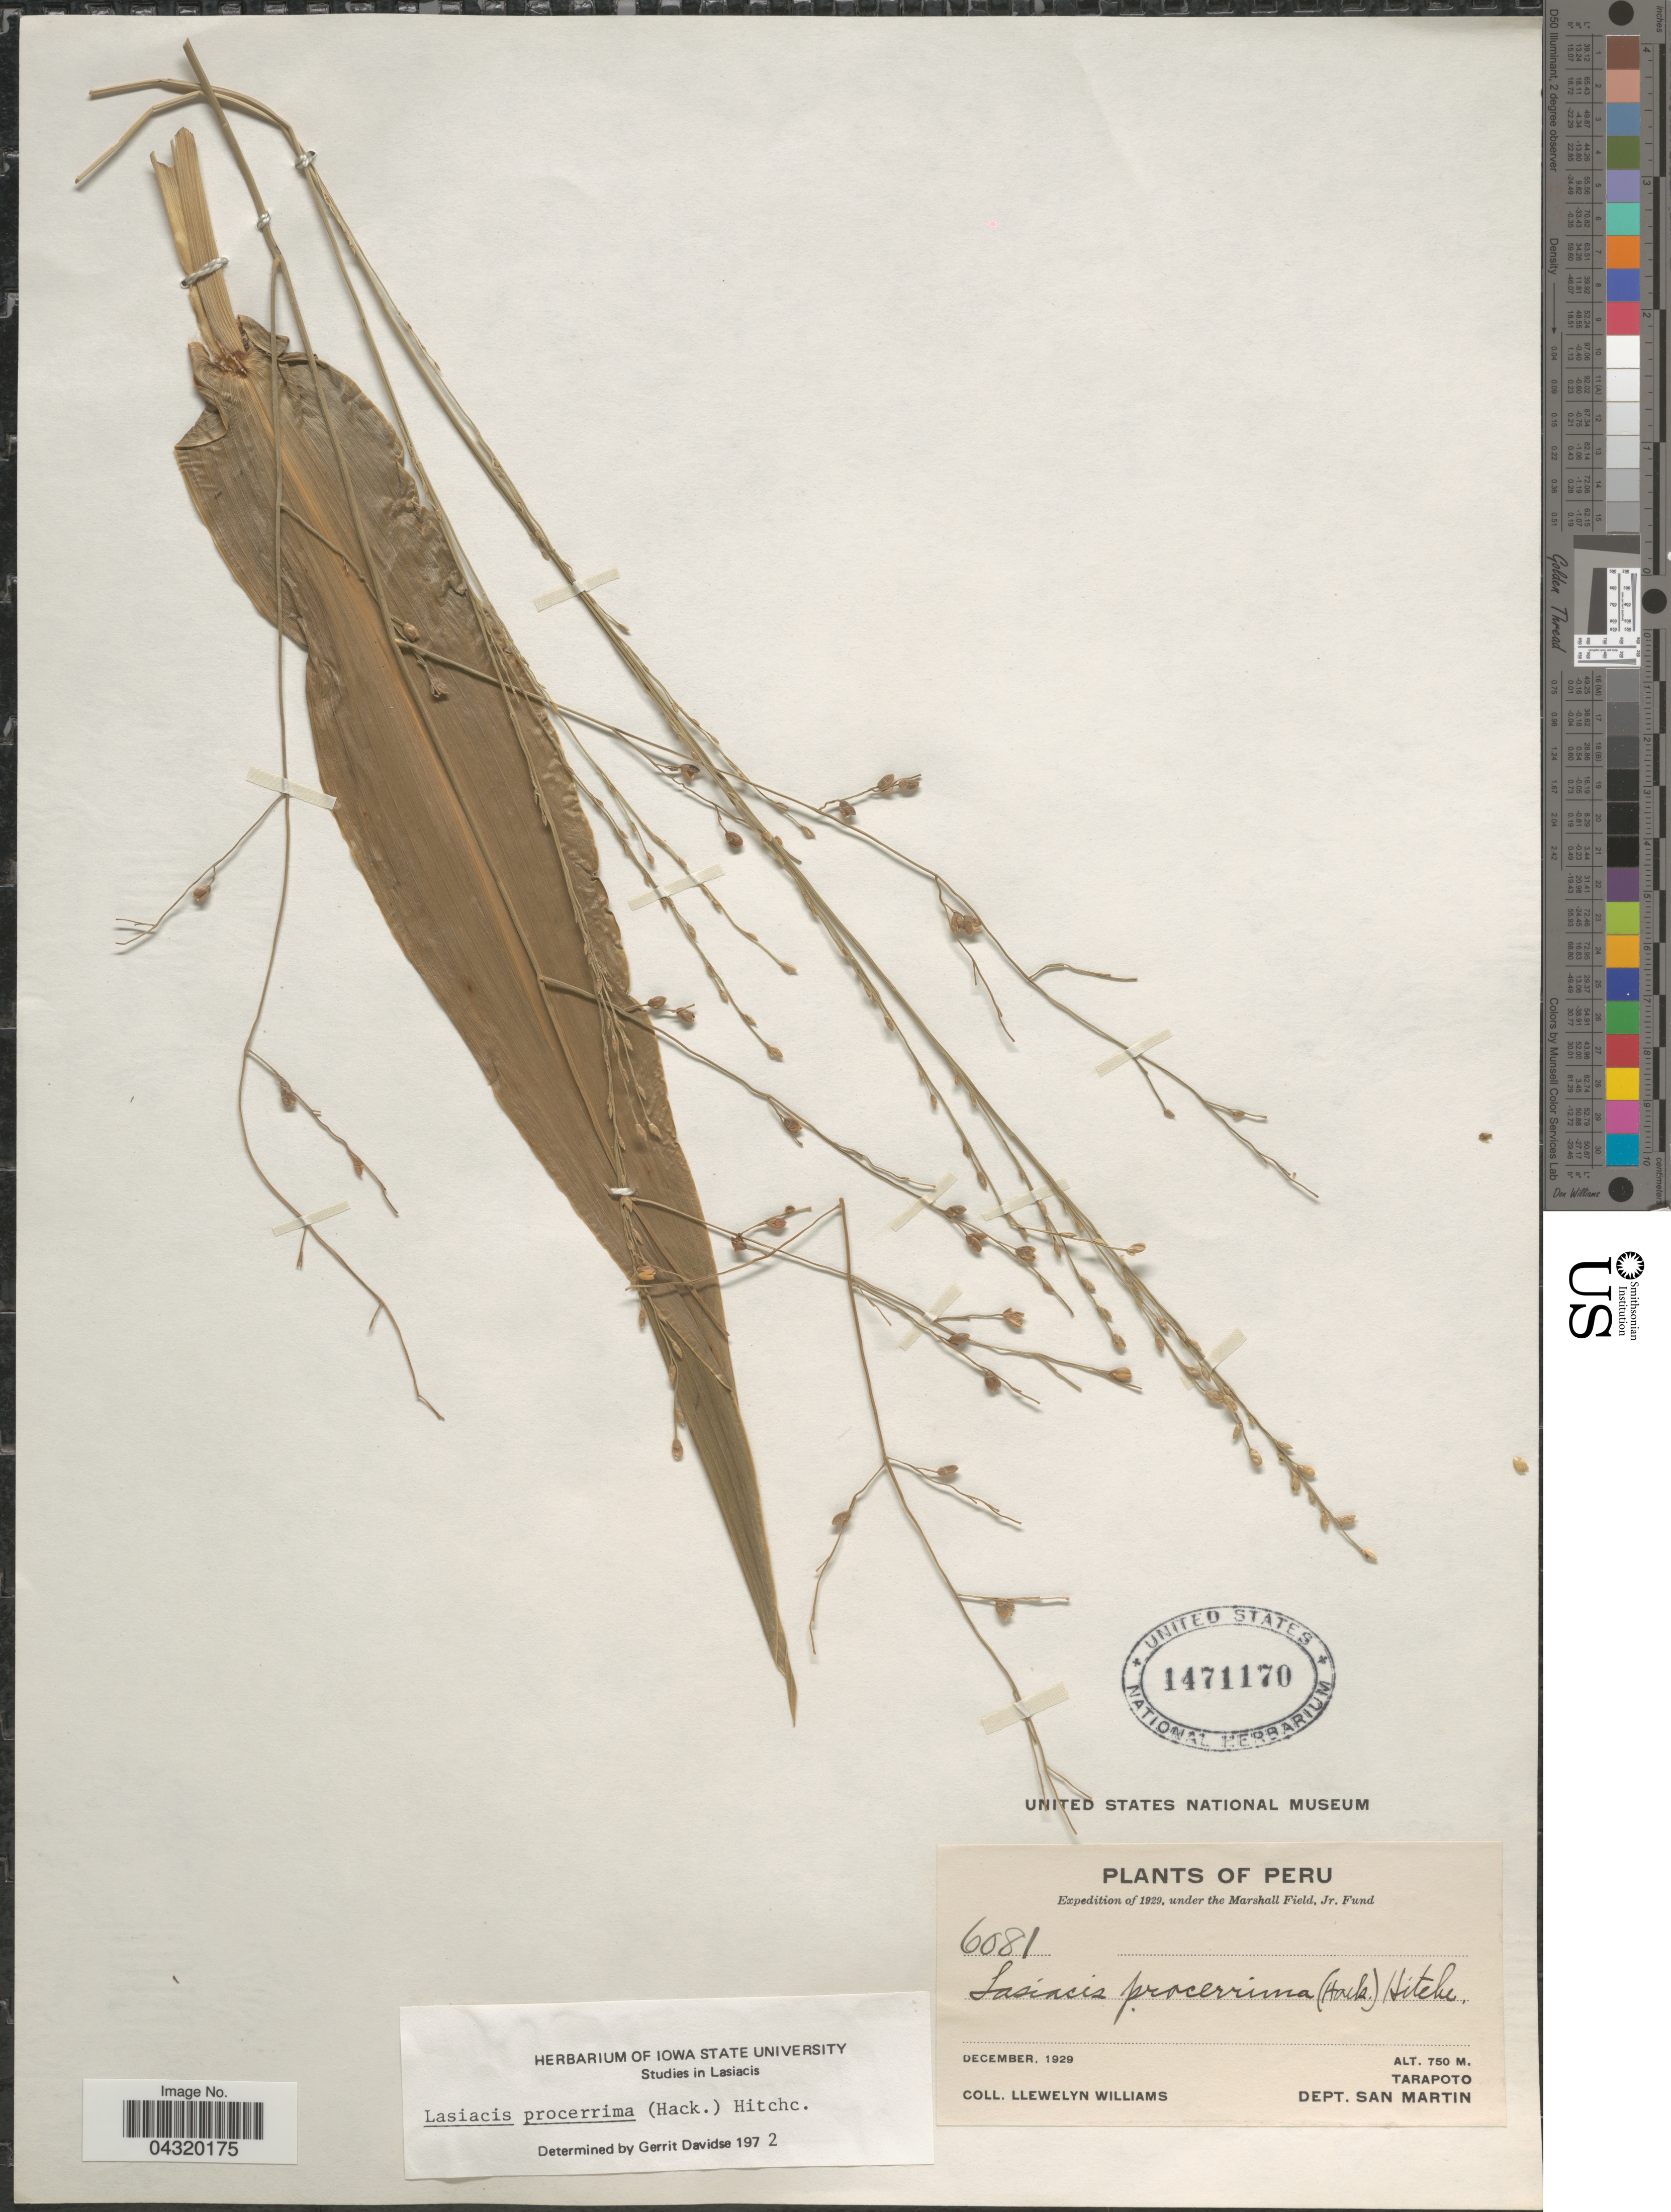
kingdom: Plantae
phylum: Tracheophyta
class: Liliopsida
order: Poales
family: Poaceae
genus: Lasiacis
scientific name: Lasiacis procerrima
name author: (Hack.) Hitchc.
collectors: Ll. Williams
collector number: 6081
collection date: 1929-12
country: Peru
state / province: San Martín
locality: Expedition of 1929, under the Marshall Field, Jr. Fund. Tarapoto. Dept. San Martin.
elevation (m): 750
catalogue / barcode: US 1471170